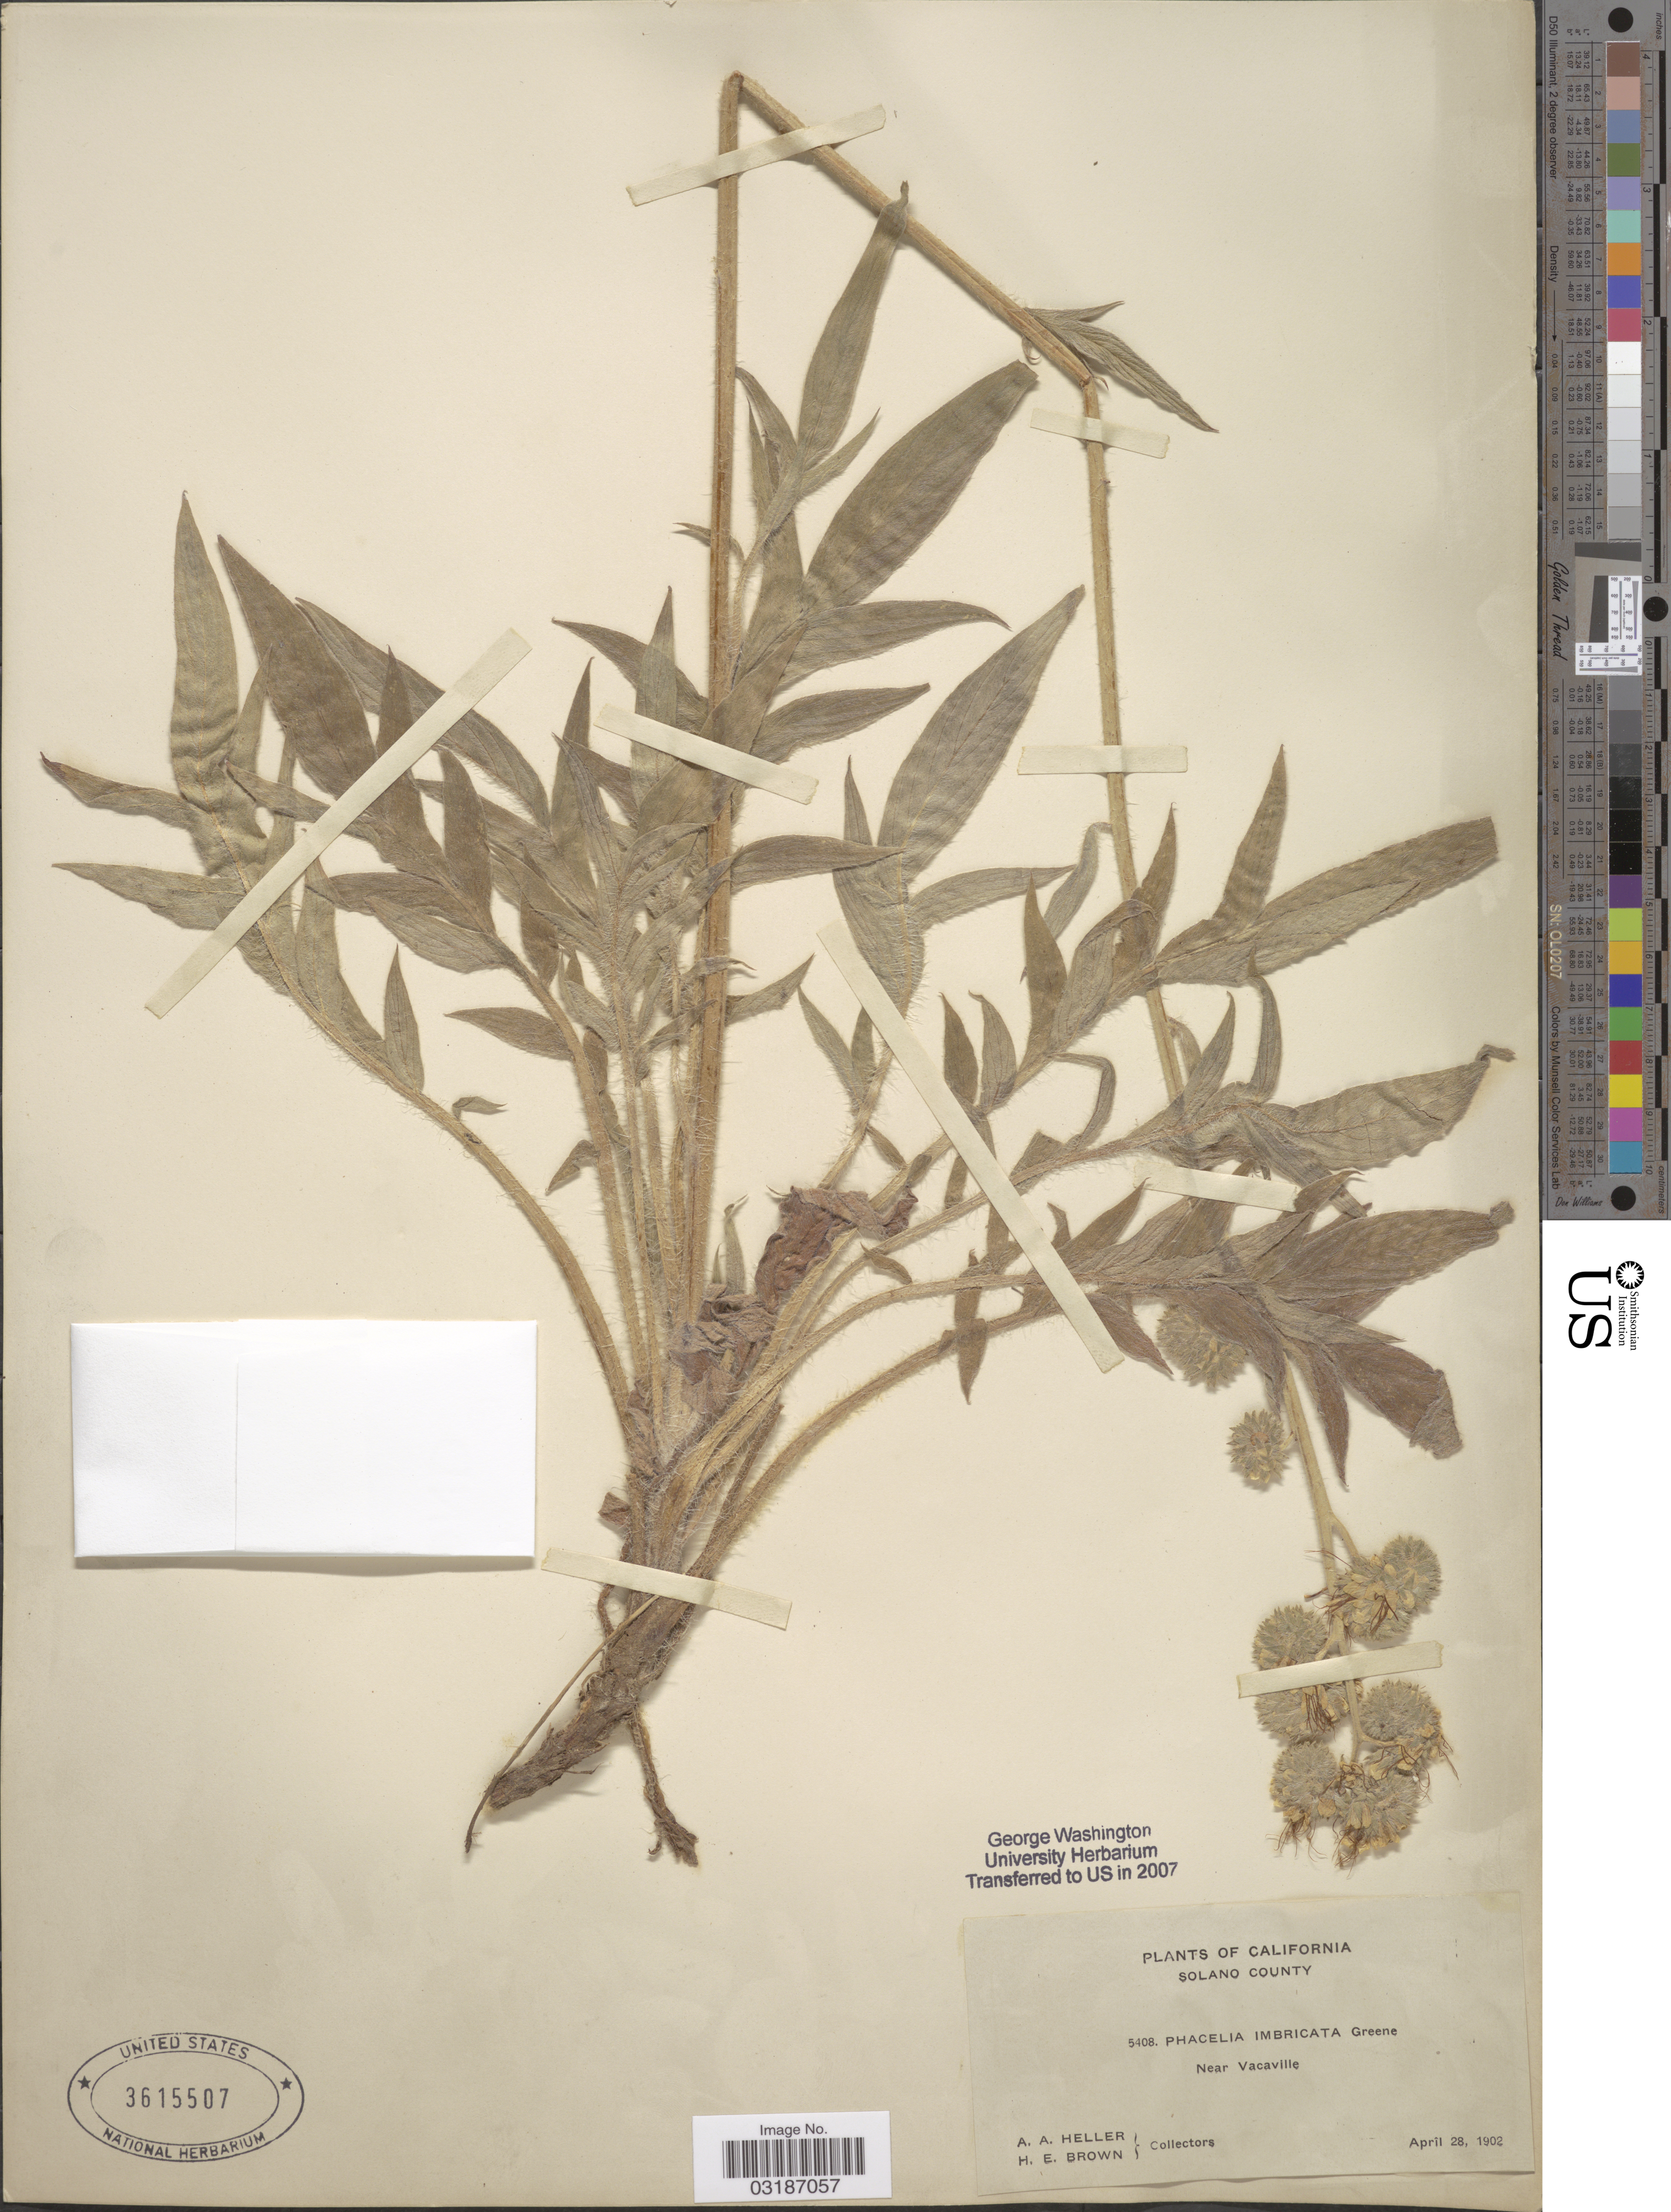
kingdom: Plantae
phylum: Tracheophyta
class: Magnoliopsida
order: Boraginales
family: Hydrophyllaceae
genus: Phacelia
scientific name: Phacelia imbricata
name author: Greene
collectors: A. A. Heller & H. E. Brown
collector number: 5408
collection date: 1902-04-28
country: United States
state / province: California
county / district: Solano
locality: Solano County. Near Vacaville.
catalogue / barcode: US 3615507